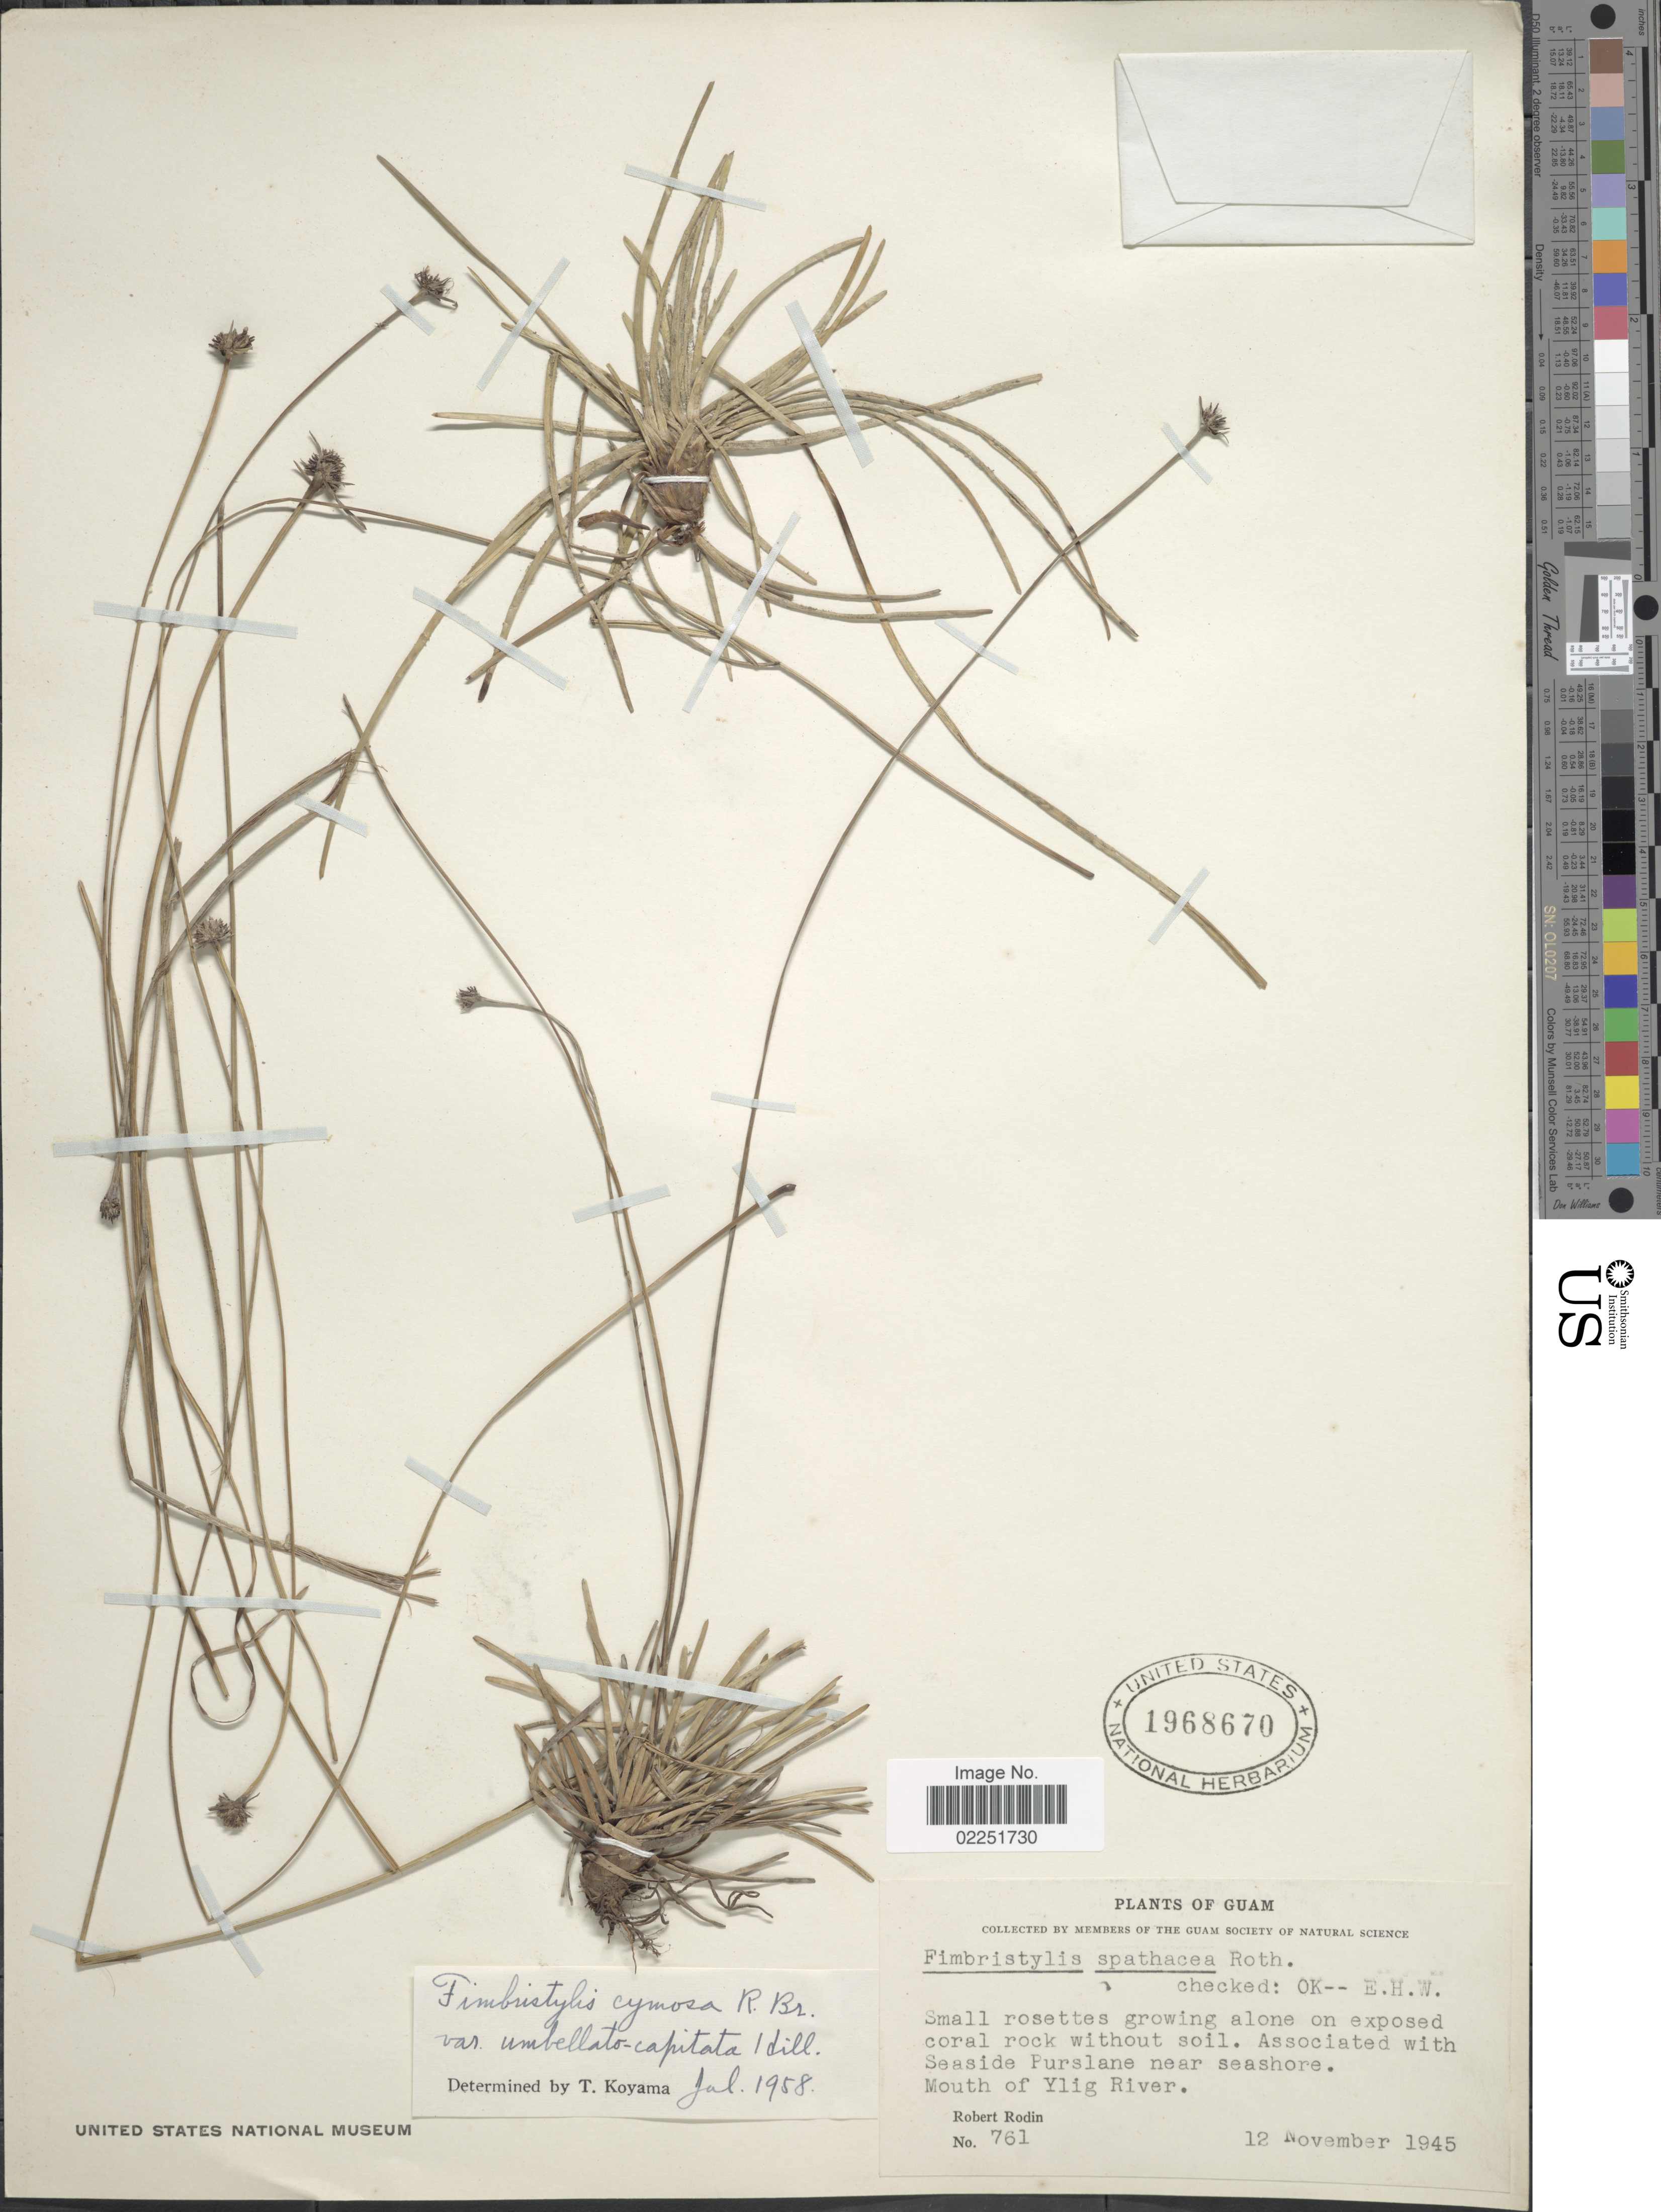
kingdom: Plantae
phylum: Tracheophyta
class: Liliopsida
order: Poales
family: Cyperaceae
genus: Fimbristylis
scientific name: Fimbristylis cymosa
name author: R. Br.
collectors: R. Rodin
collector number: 761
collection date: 1945-11-12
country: Guam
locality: Mouth of Yling River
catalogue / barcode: US 1968670